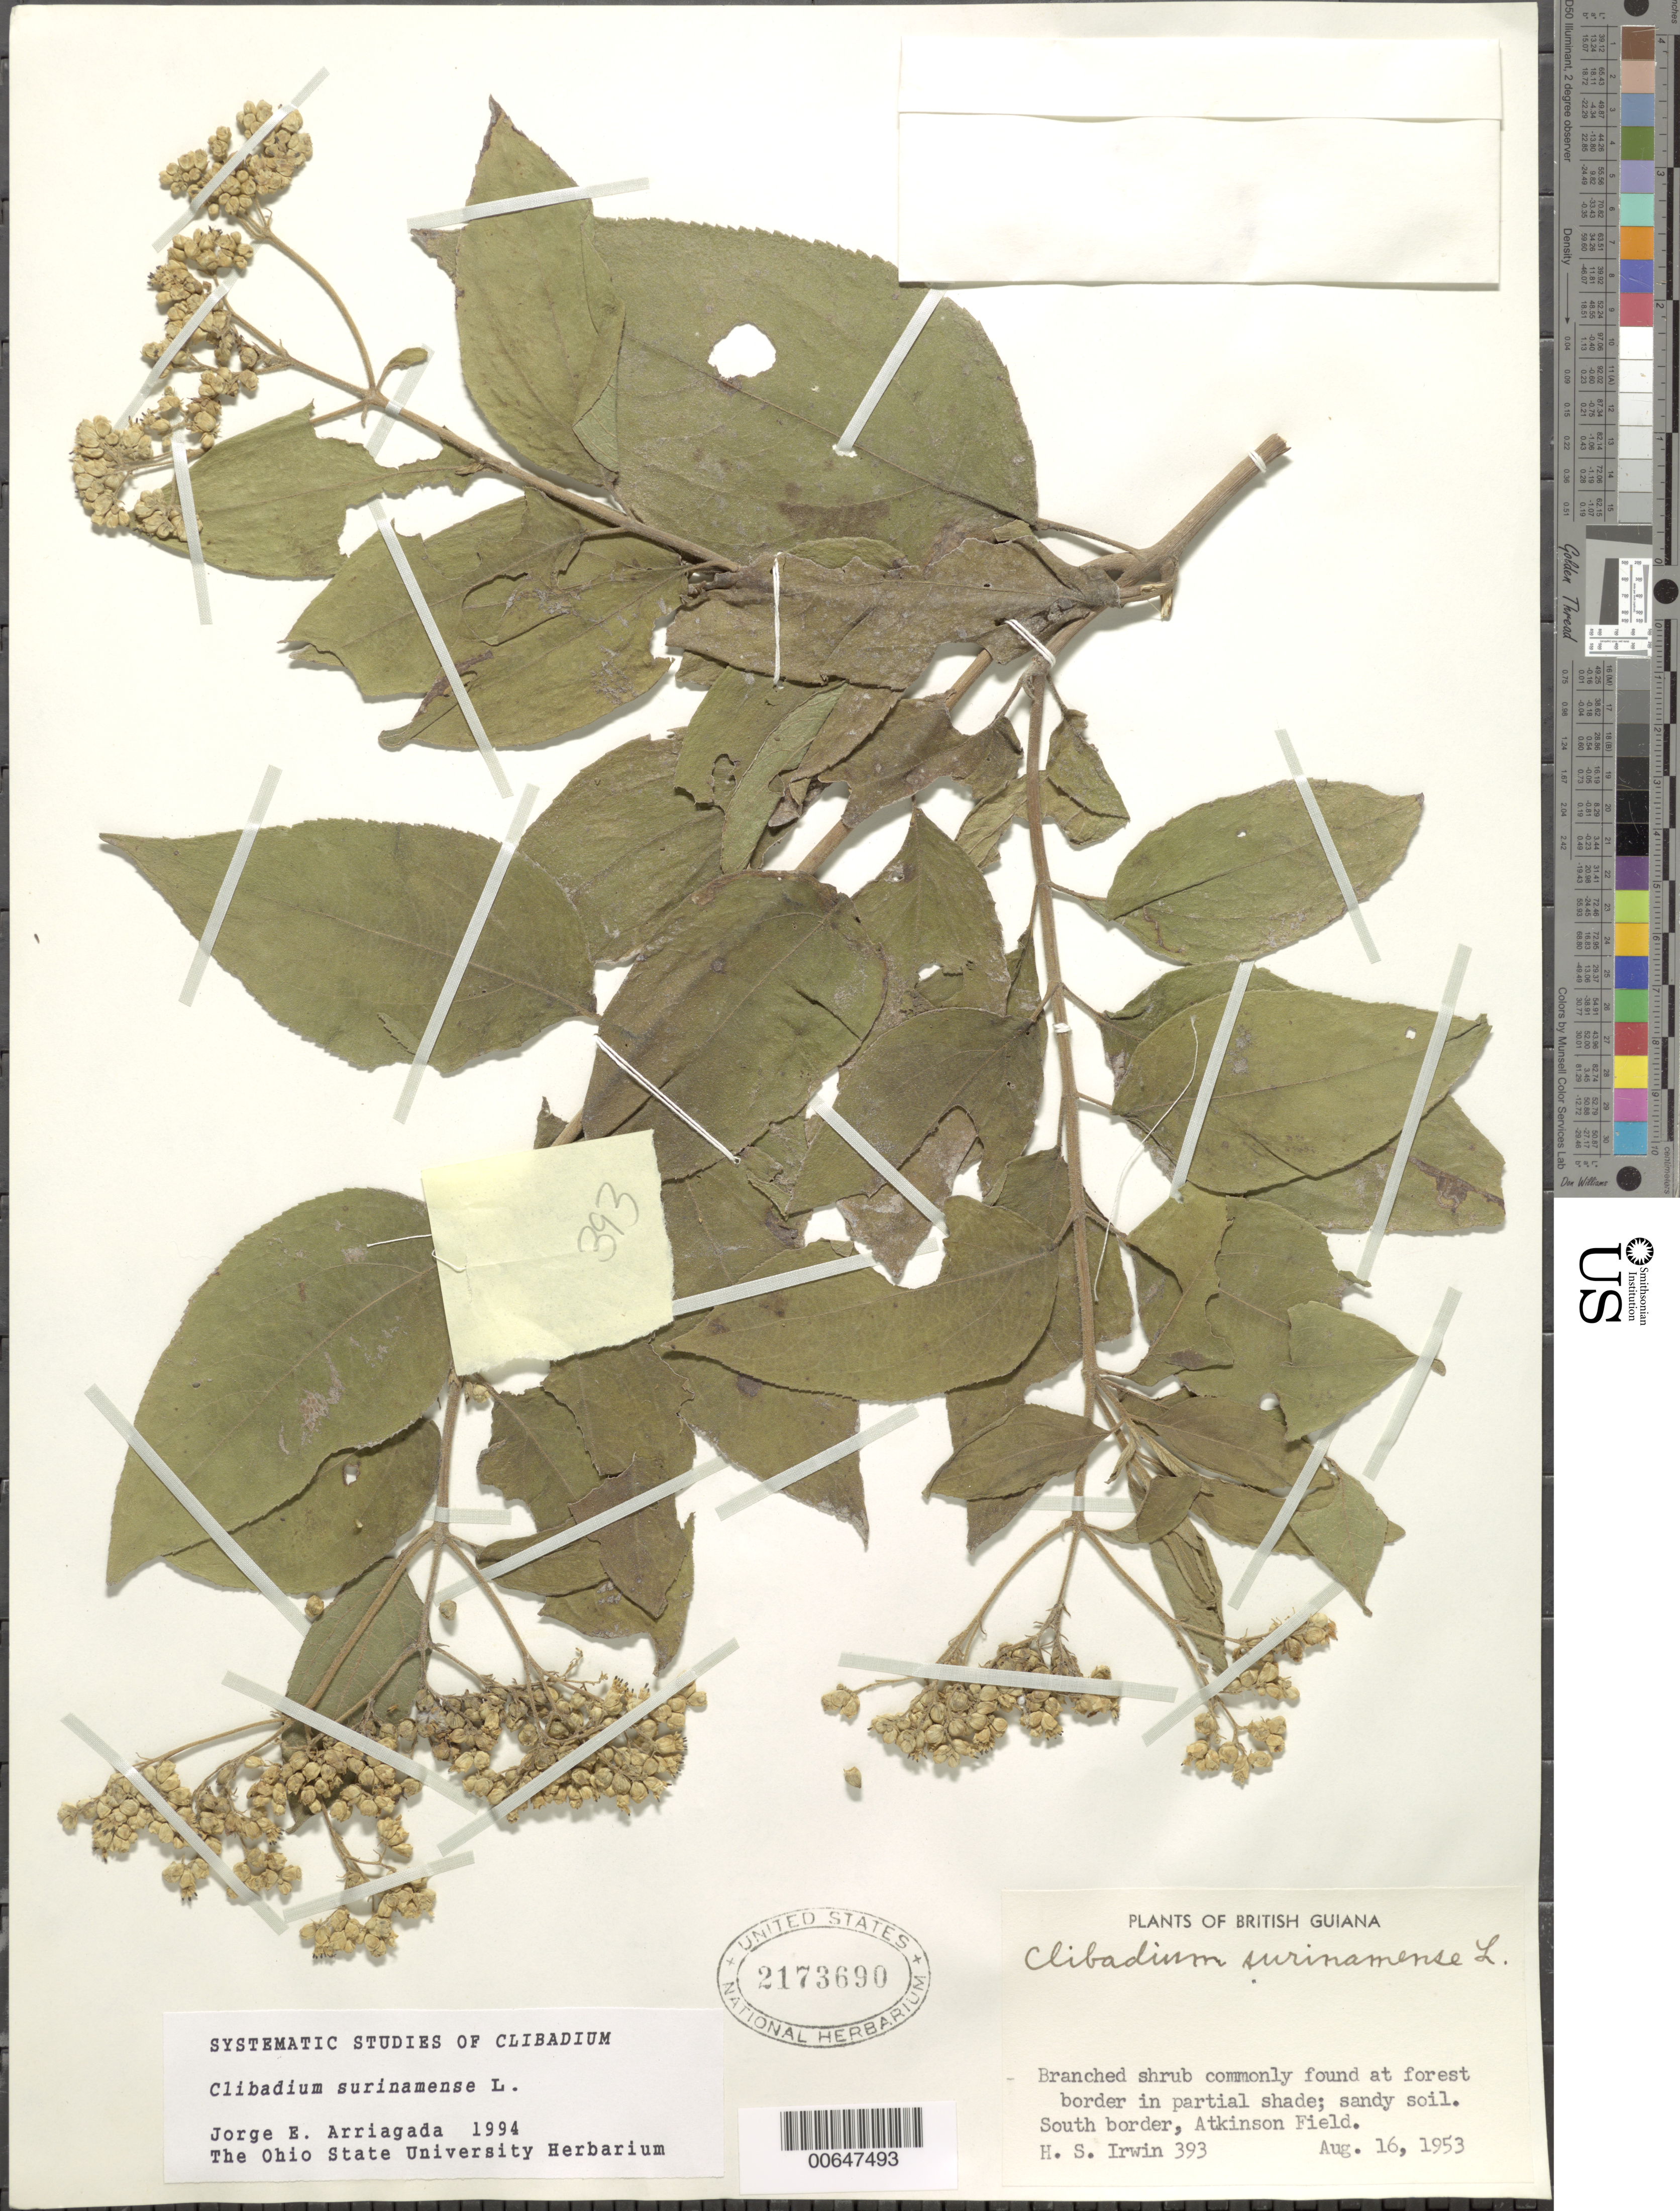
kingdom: Plantae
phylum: Tracheophyta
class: Magnoliopsida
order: Asterales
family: Asteraceae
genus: Clibadium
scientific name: Clibadium surinamense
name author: L.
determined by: Arriagada, J. E.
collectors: H. Irwin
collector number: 393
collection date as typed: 16-Aug-53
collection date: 1953-08-16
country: Guyana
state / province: Demerara-Mahaica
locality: Atkinson Field, S border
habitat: Forest border, part shade, sandy soil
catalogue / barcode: US 2173690